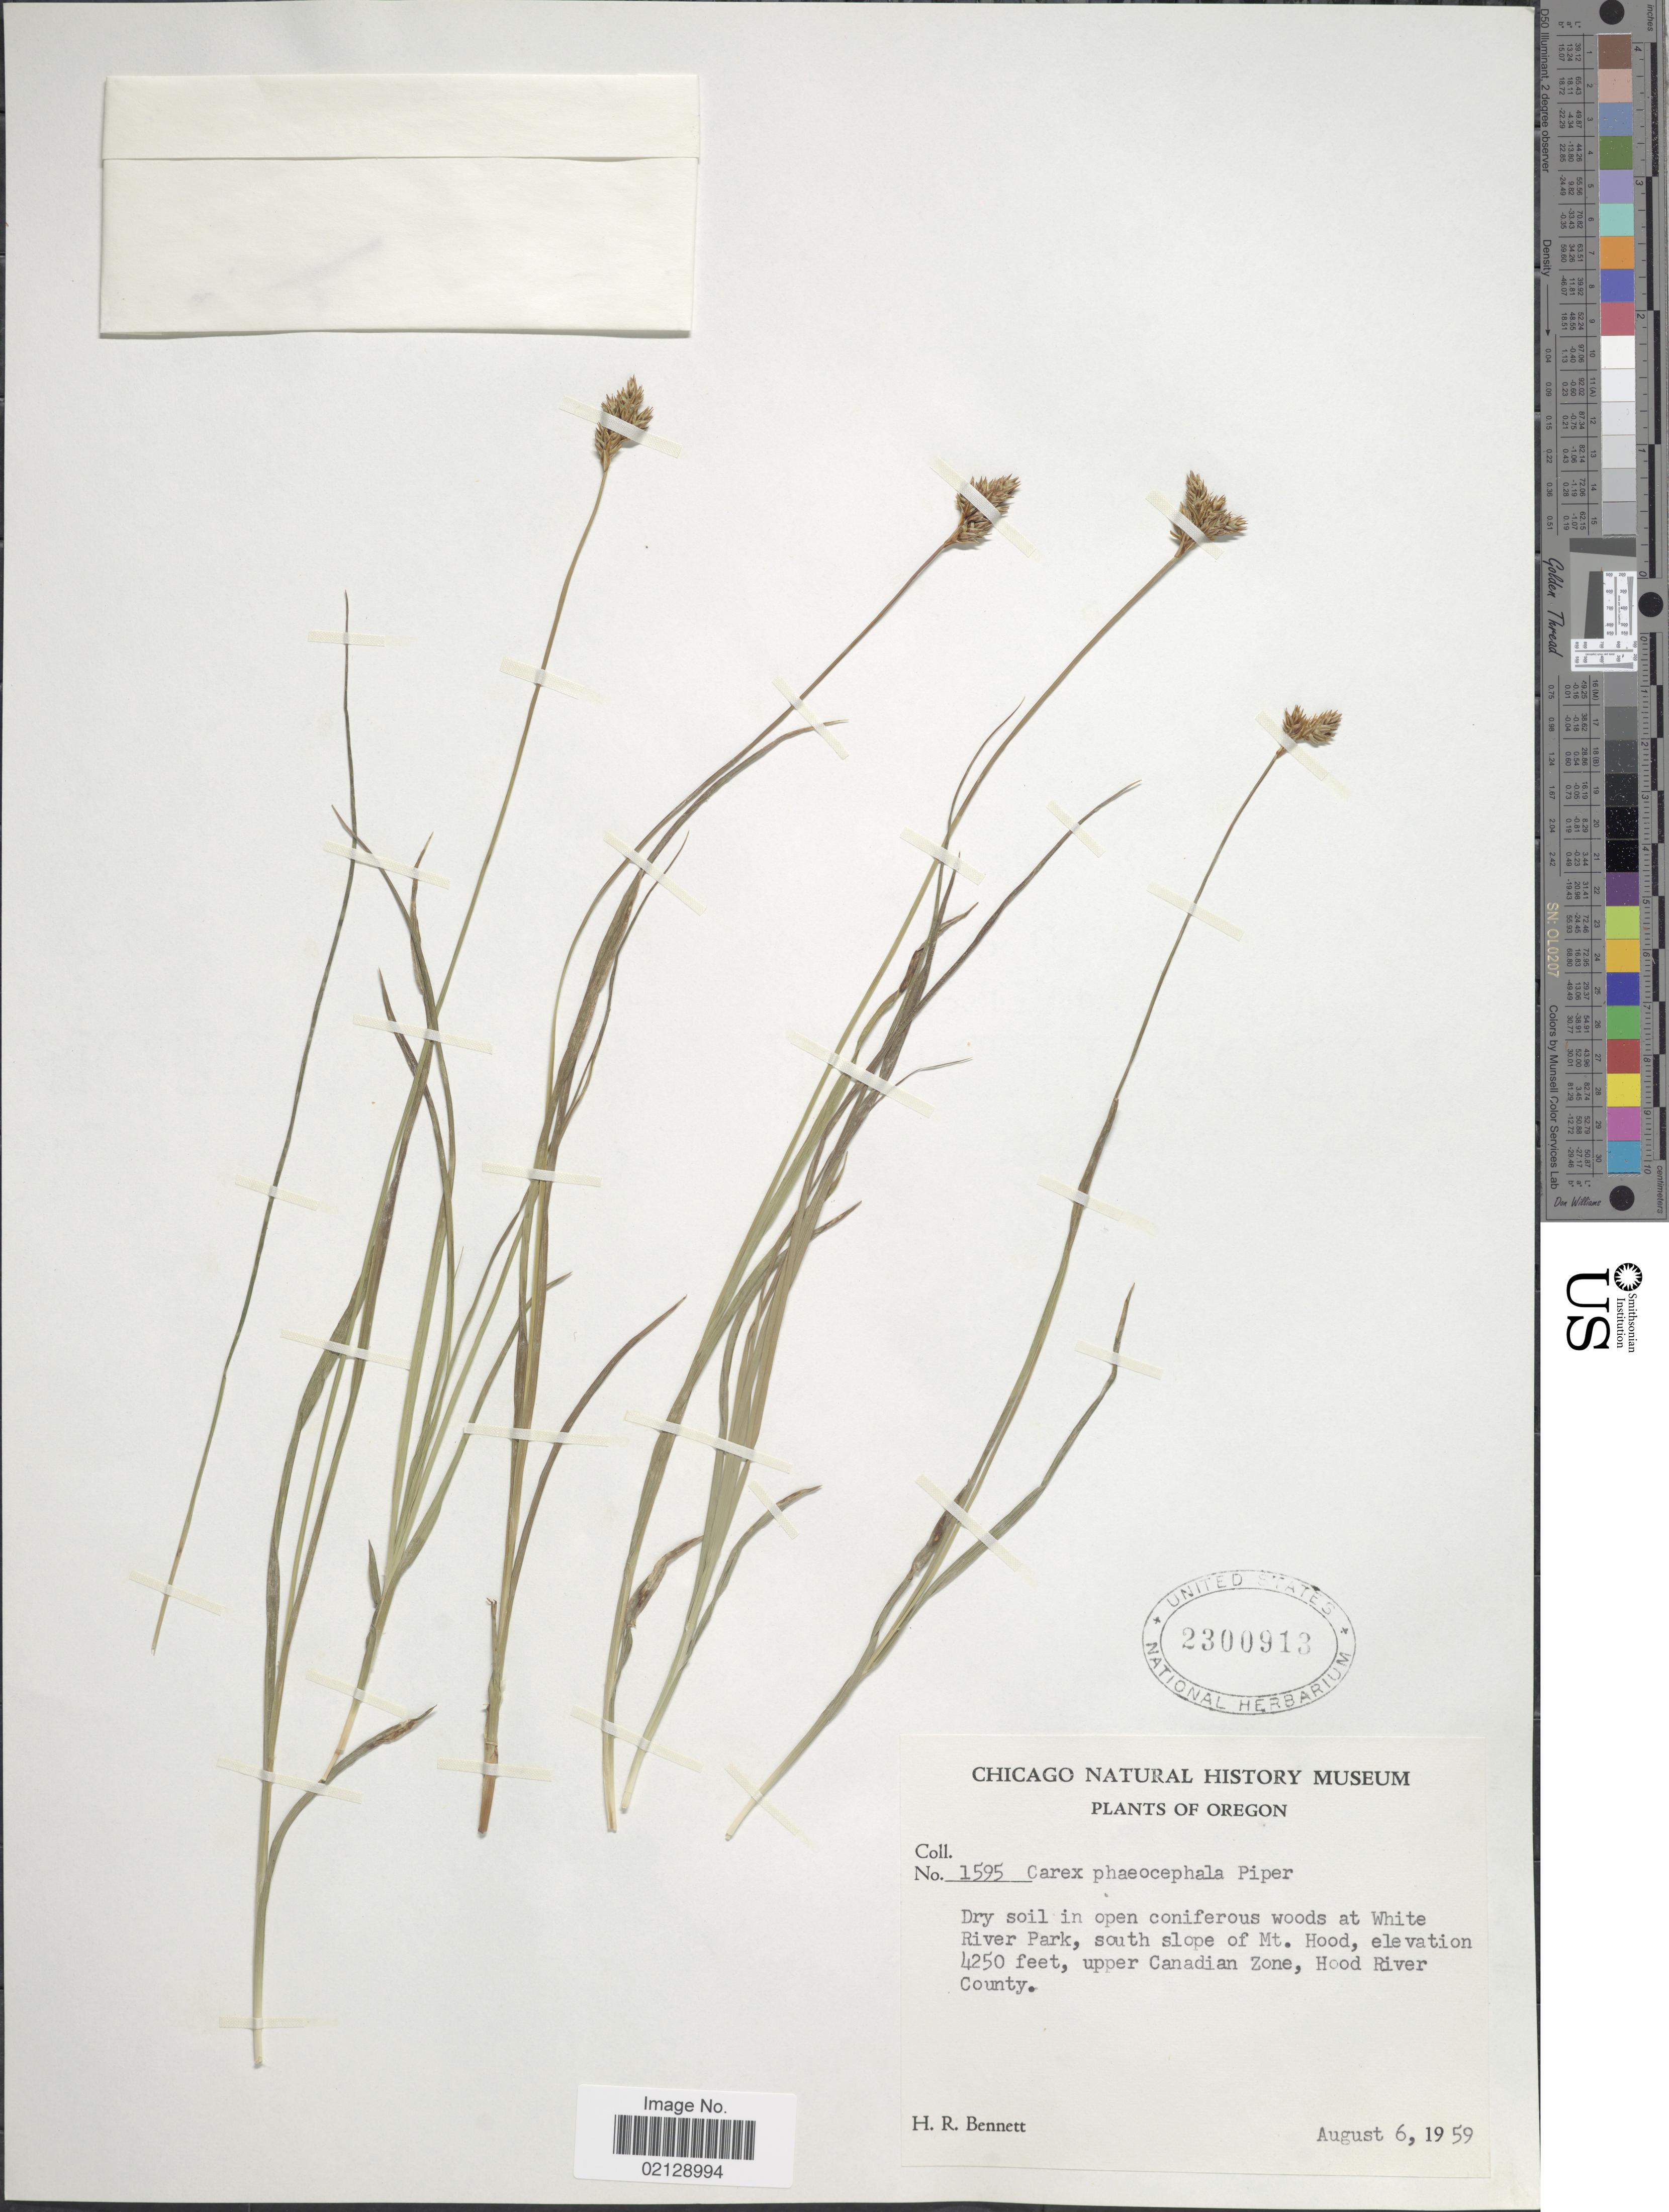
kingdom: Plantae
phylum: Tracheophyta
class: Liliopsida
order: Poales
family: Cyperaceae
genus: Carex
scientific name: Carex phaeocephala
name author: Piper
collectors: H. R. Bennett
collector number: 1595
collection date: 1959-08-06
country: United States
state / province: Oregon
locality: Dry soil in open coniferous woods at White River Park, siuth slope of Mt. Hood, upper Canadian zone, Hood River County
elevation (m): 1295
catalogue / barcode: US 2300913